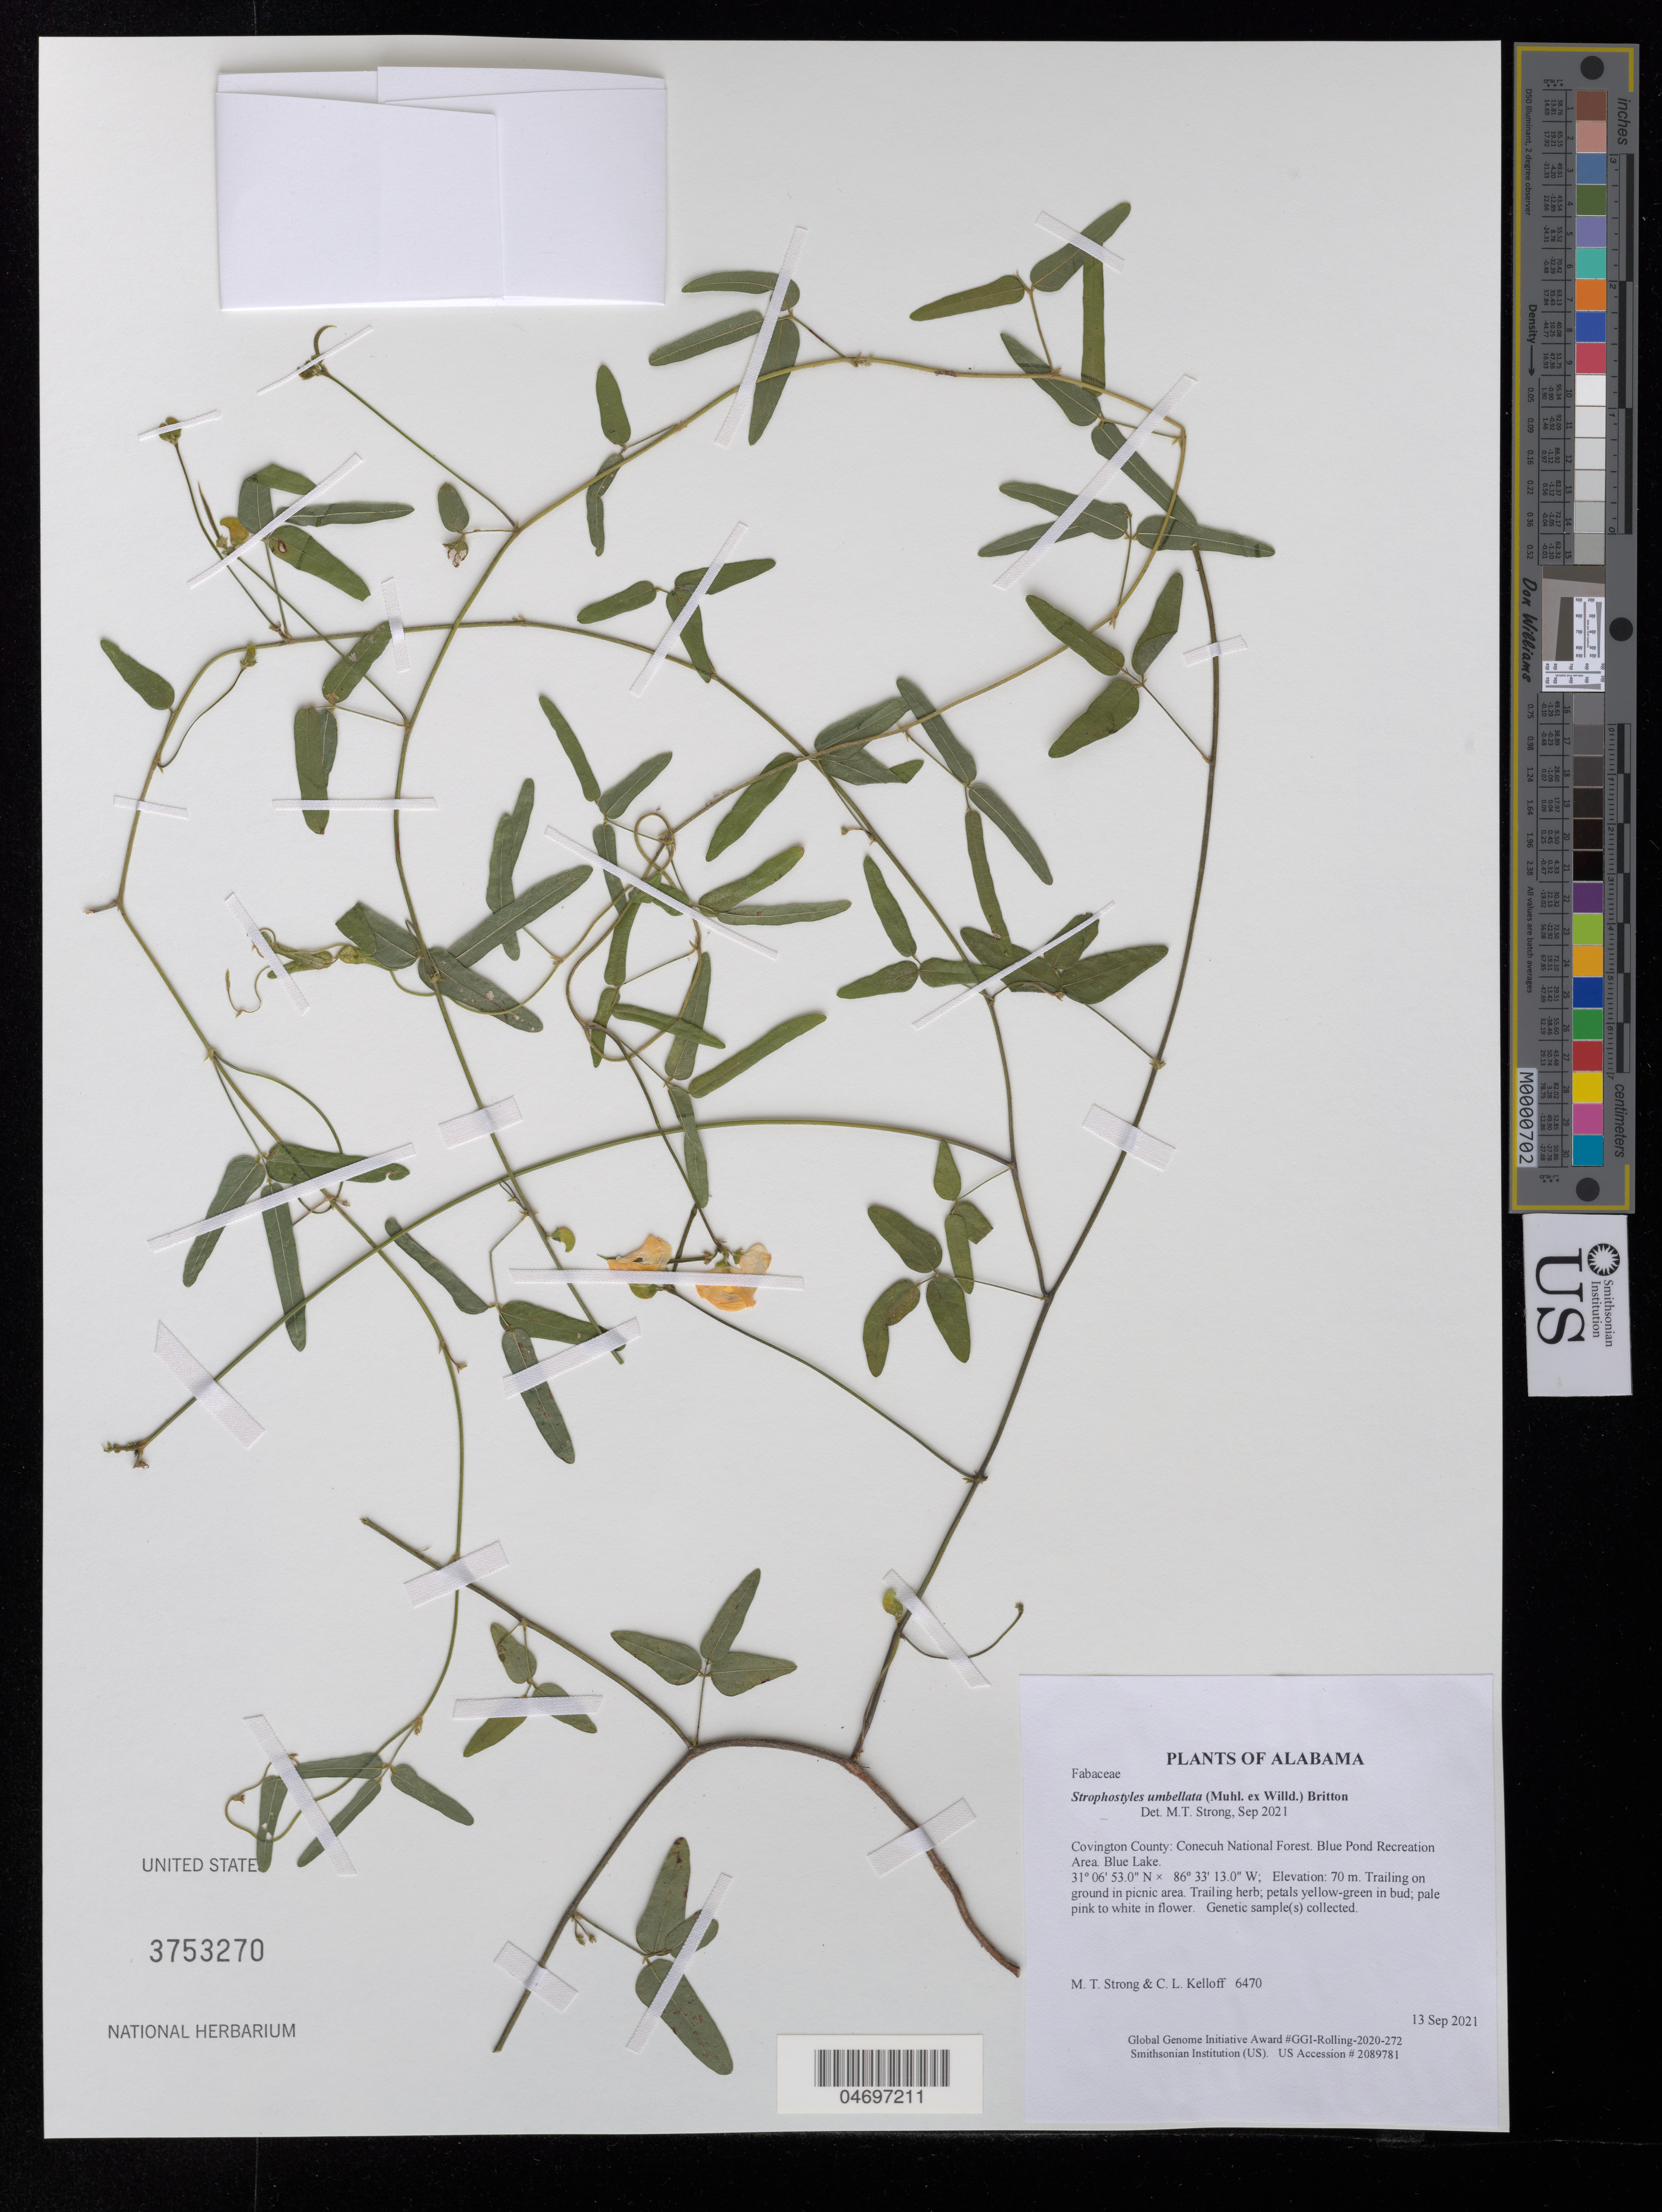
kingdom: Plantae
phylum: Tracheophyta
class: Magnoliopsida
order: Fabales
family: Fabaceae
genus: Strophostyles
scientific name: Strophostyles umbellata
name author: (Muhl. ex Willd.) Britton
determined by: Strong, Mark T.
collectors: M. T. Strong & C. L. Kelloff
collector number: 6470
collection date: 2021-09-13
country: United States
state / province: Alabama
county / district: Covington County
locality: Conecuh National Forest. Blue Pond Recreation Area. Blue Lake.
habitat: Trailing on ground in picnic area.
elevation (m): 70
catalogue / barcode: US 3753270